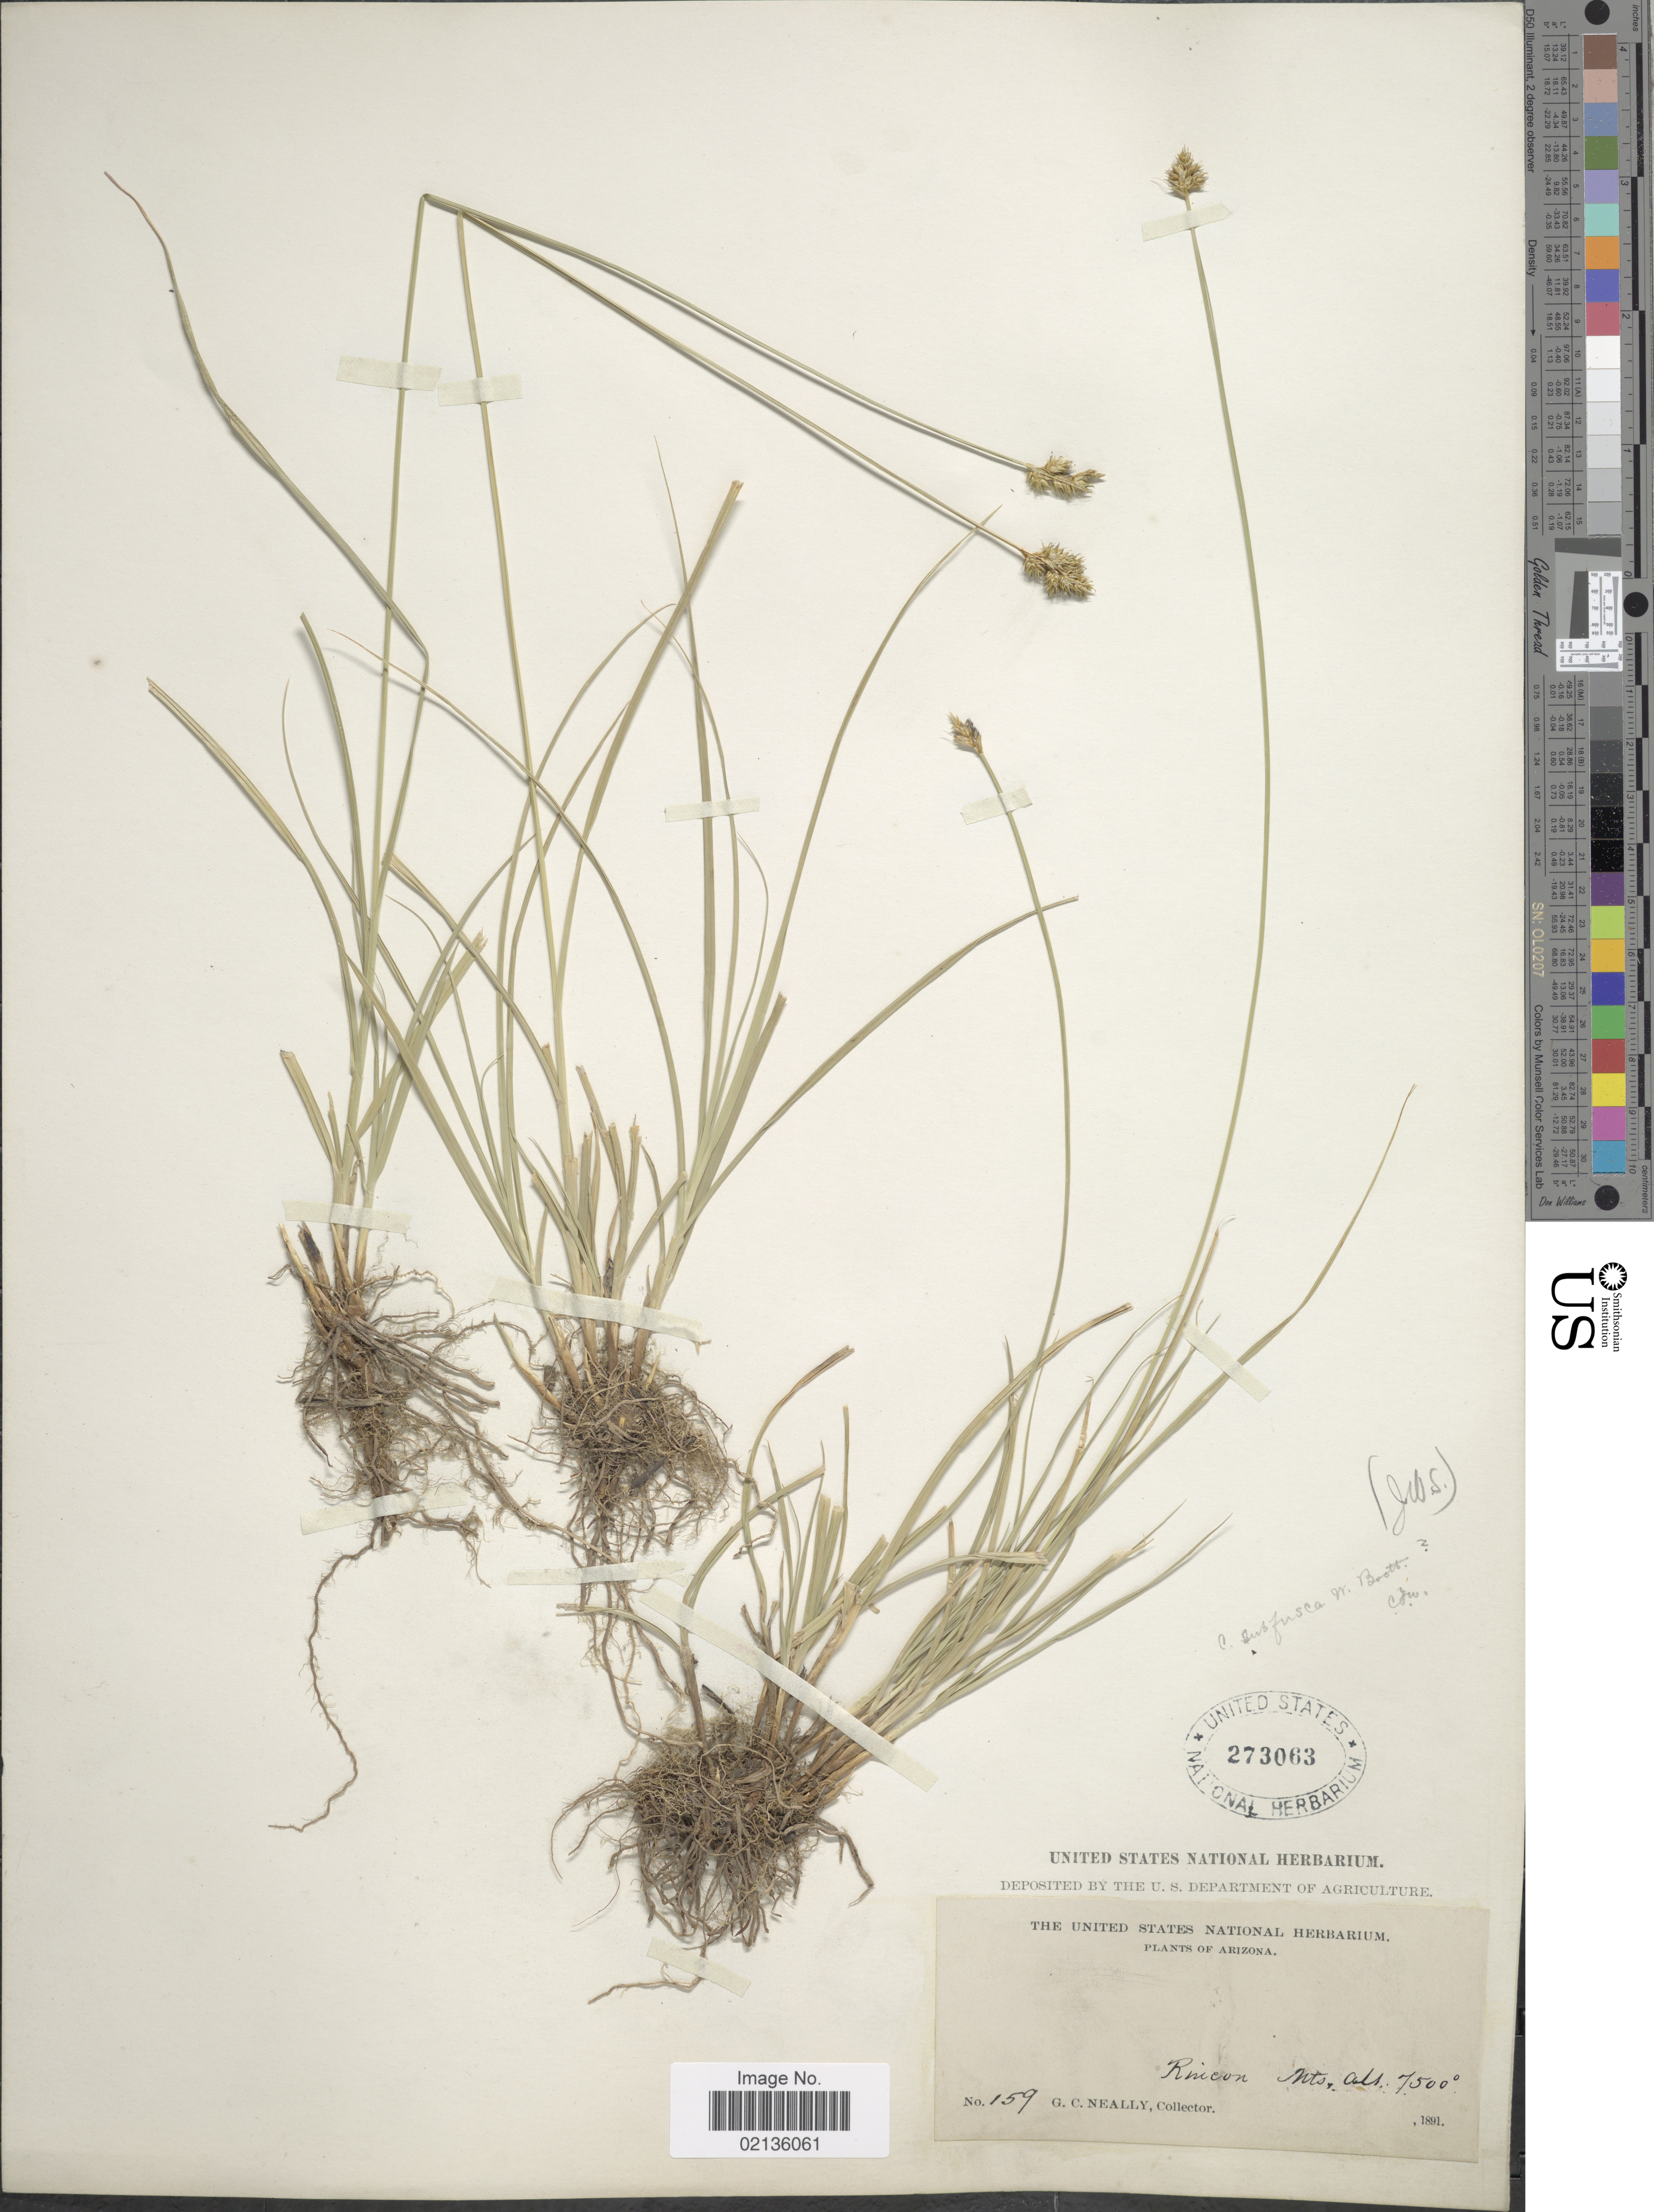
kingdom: Plantae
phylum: Tracheophyta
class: Liliopsida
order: Poales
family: Cyperaceae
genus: Carex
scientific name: Carex subfusca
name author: W. Boott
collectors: G. Neally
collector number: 159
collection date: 1891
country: United States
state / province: Arizona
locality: Rincon Mts.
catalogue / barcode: US 273063